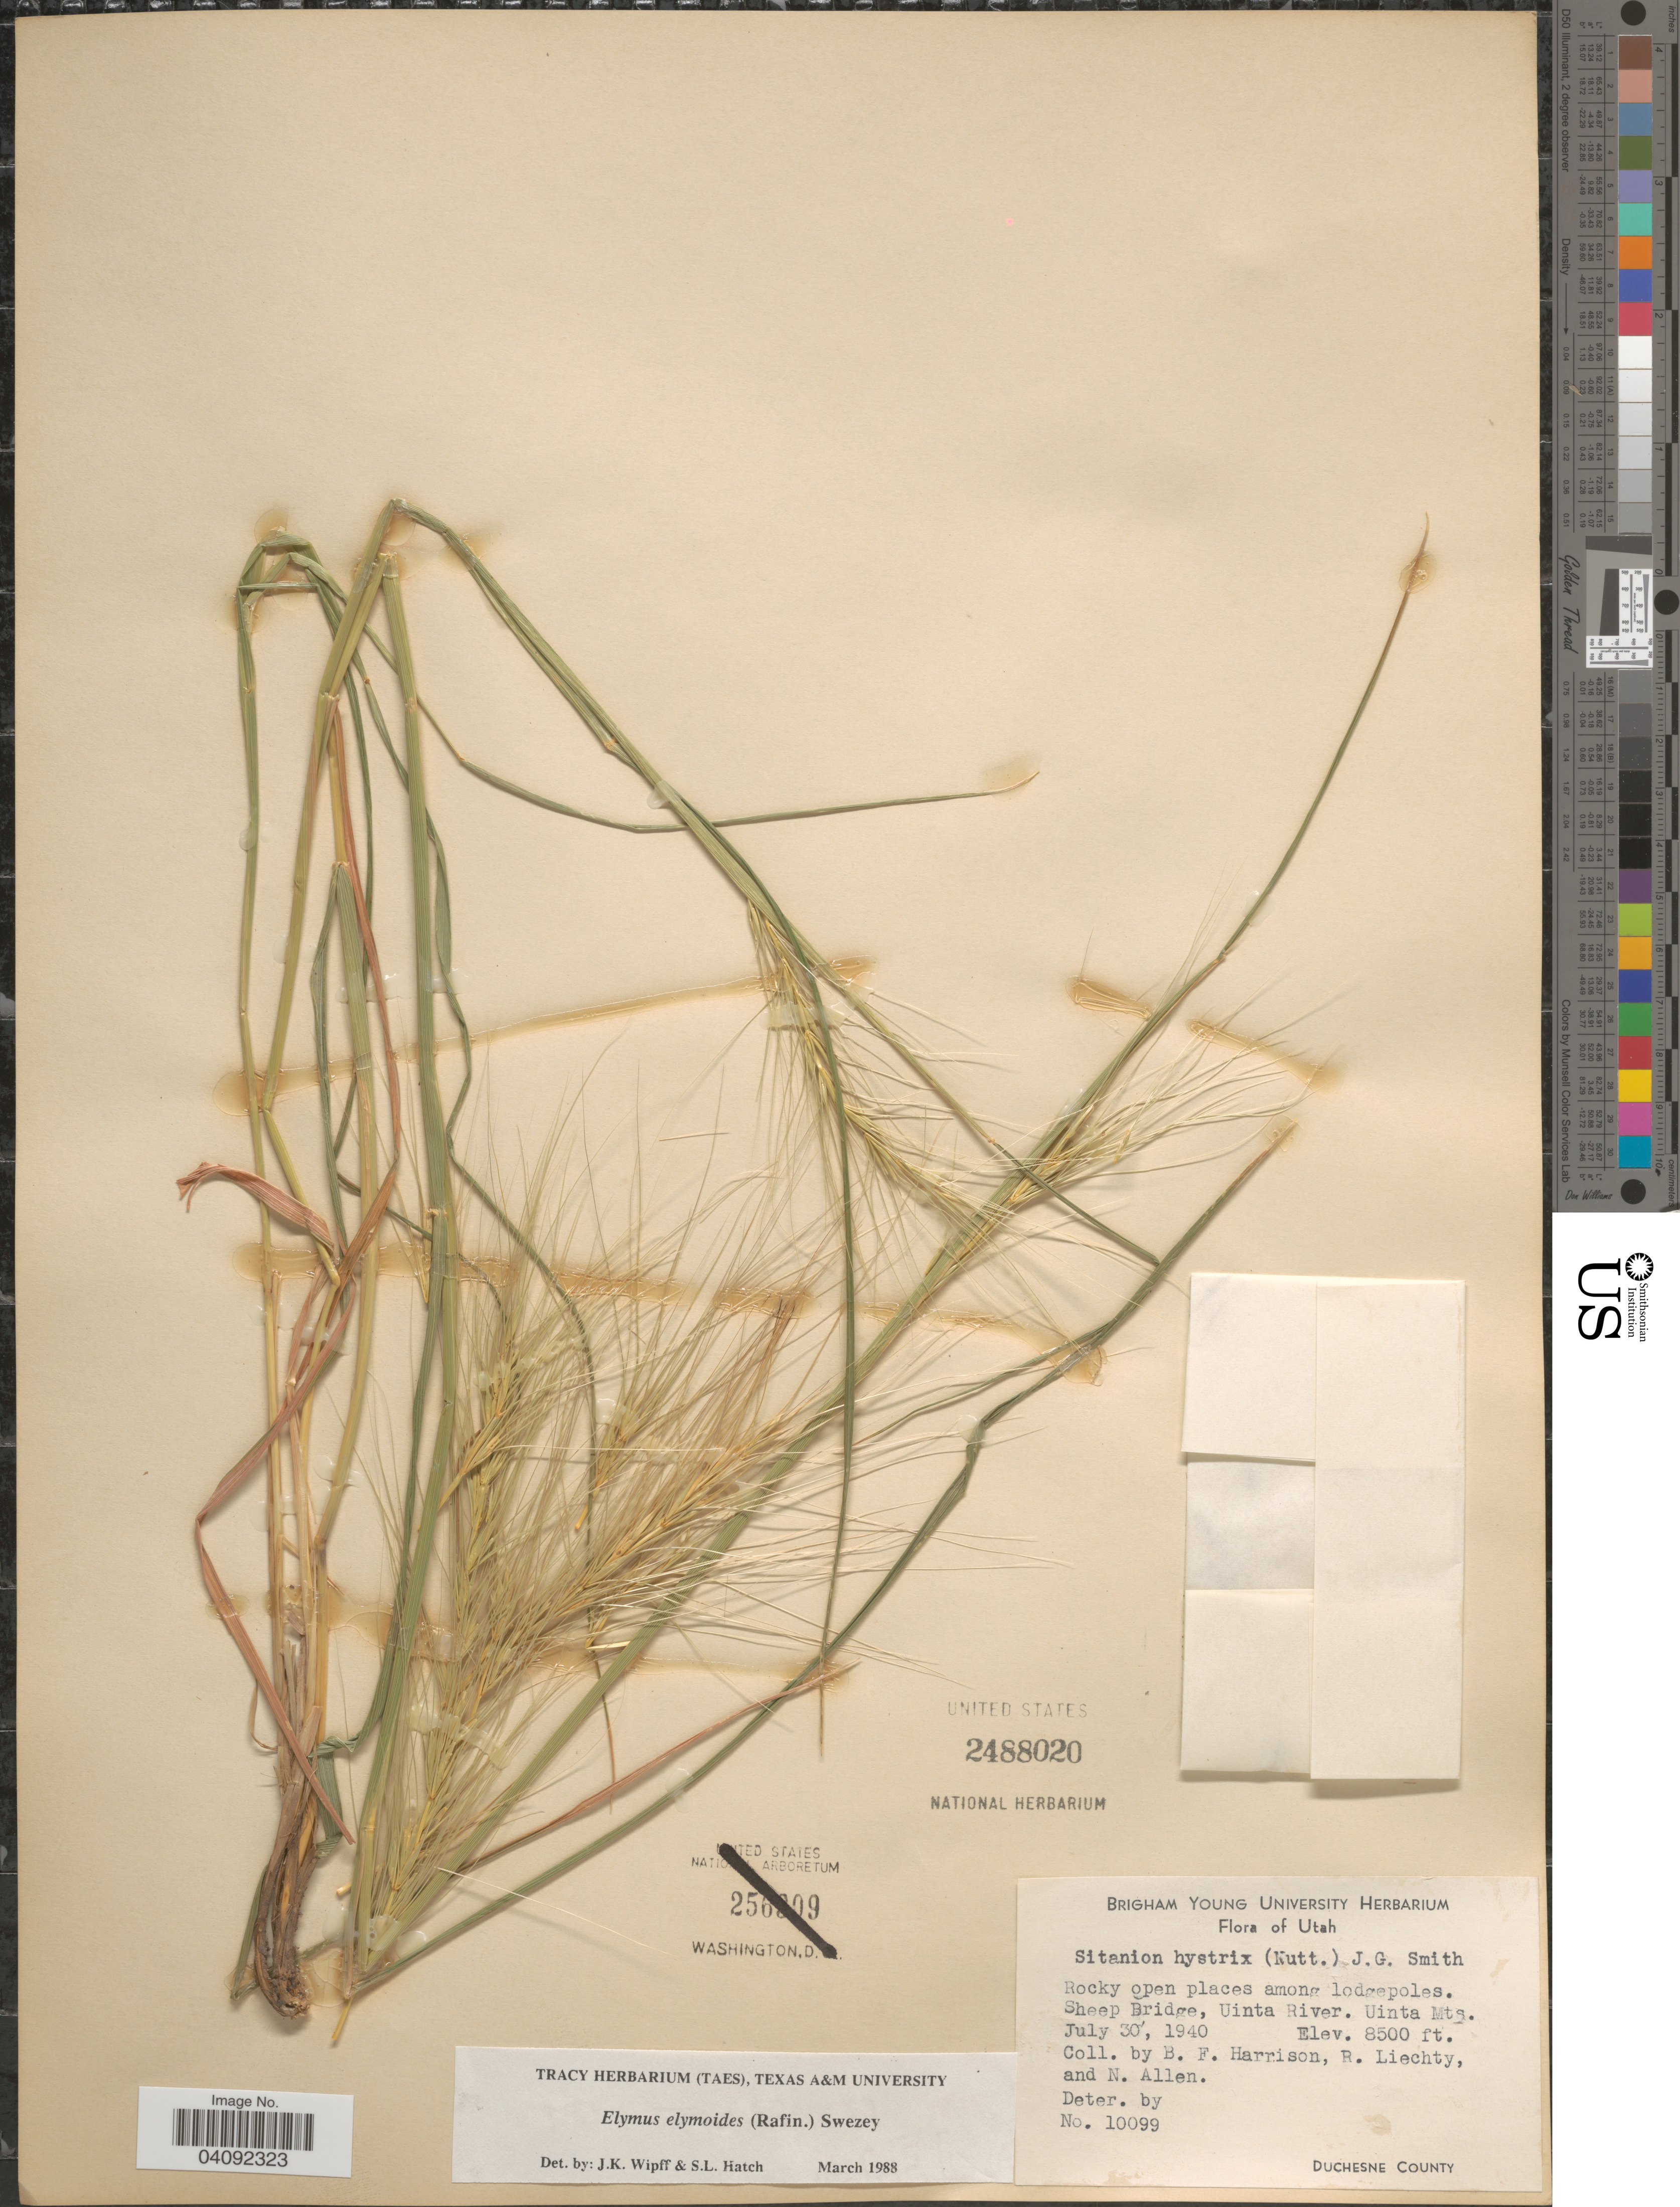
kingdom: Plantae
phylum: Tracheophyta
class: Liliopsida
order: Poales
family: Poaceae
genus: Elymus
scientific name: Elymus elymoides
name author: (Raf.) Swezey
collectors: B. F. Harrison, R. Liechty & N. Allen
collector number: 10099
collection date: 1940-07-30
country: United States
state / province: Utah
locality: Rocky open places among lodgepoles. Sheep Bridge, Uinta River. Uinta Mts. Duchesne County.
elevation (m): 2591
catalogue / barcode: US 2488020